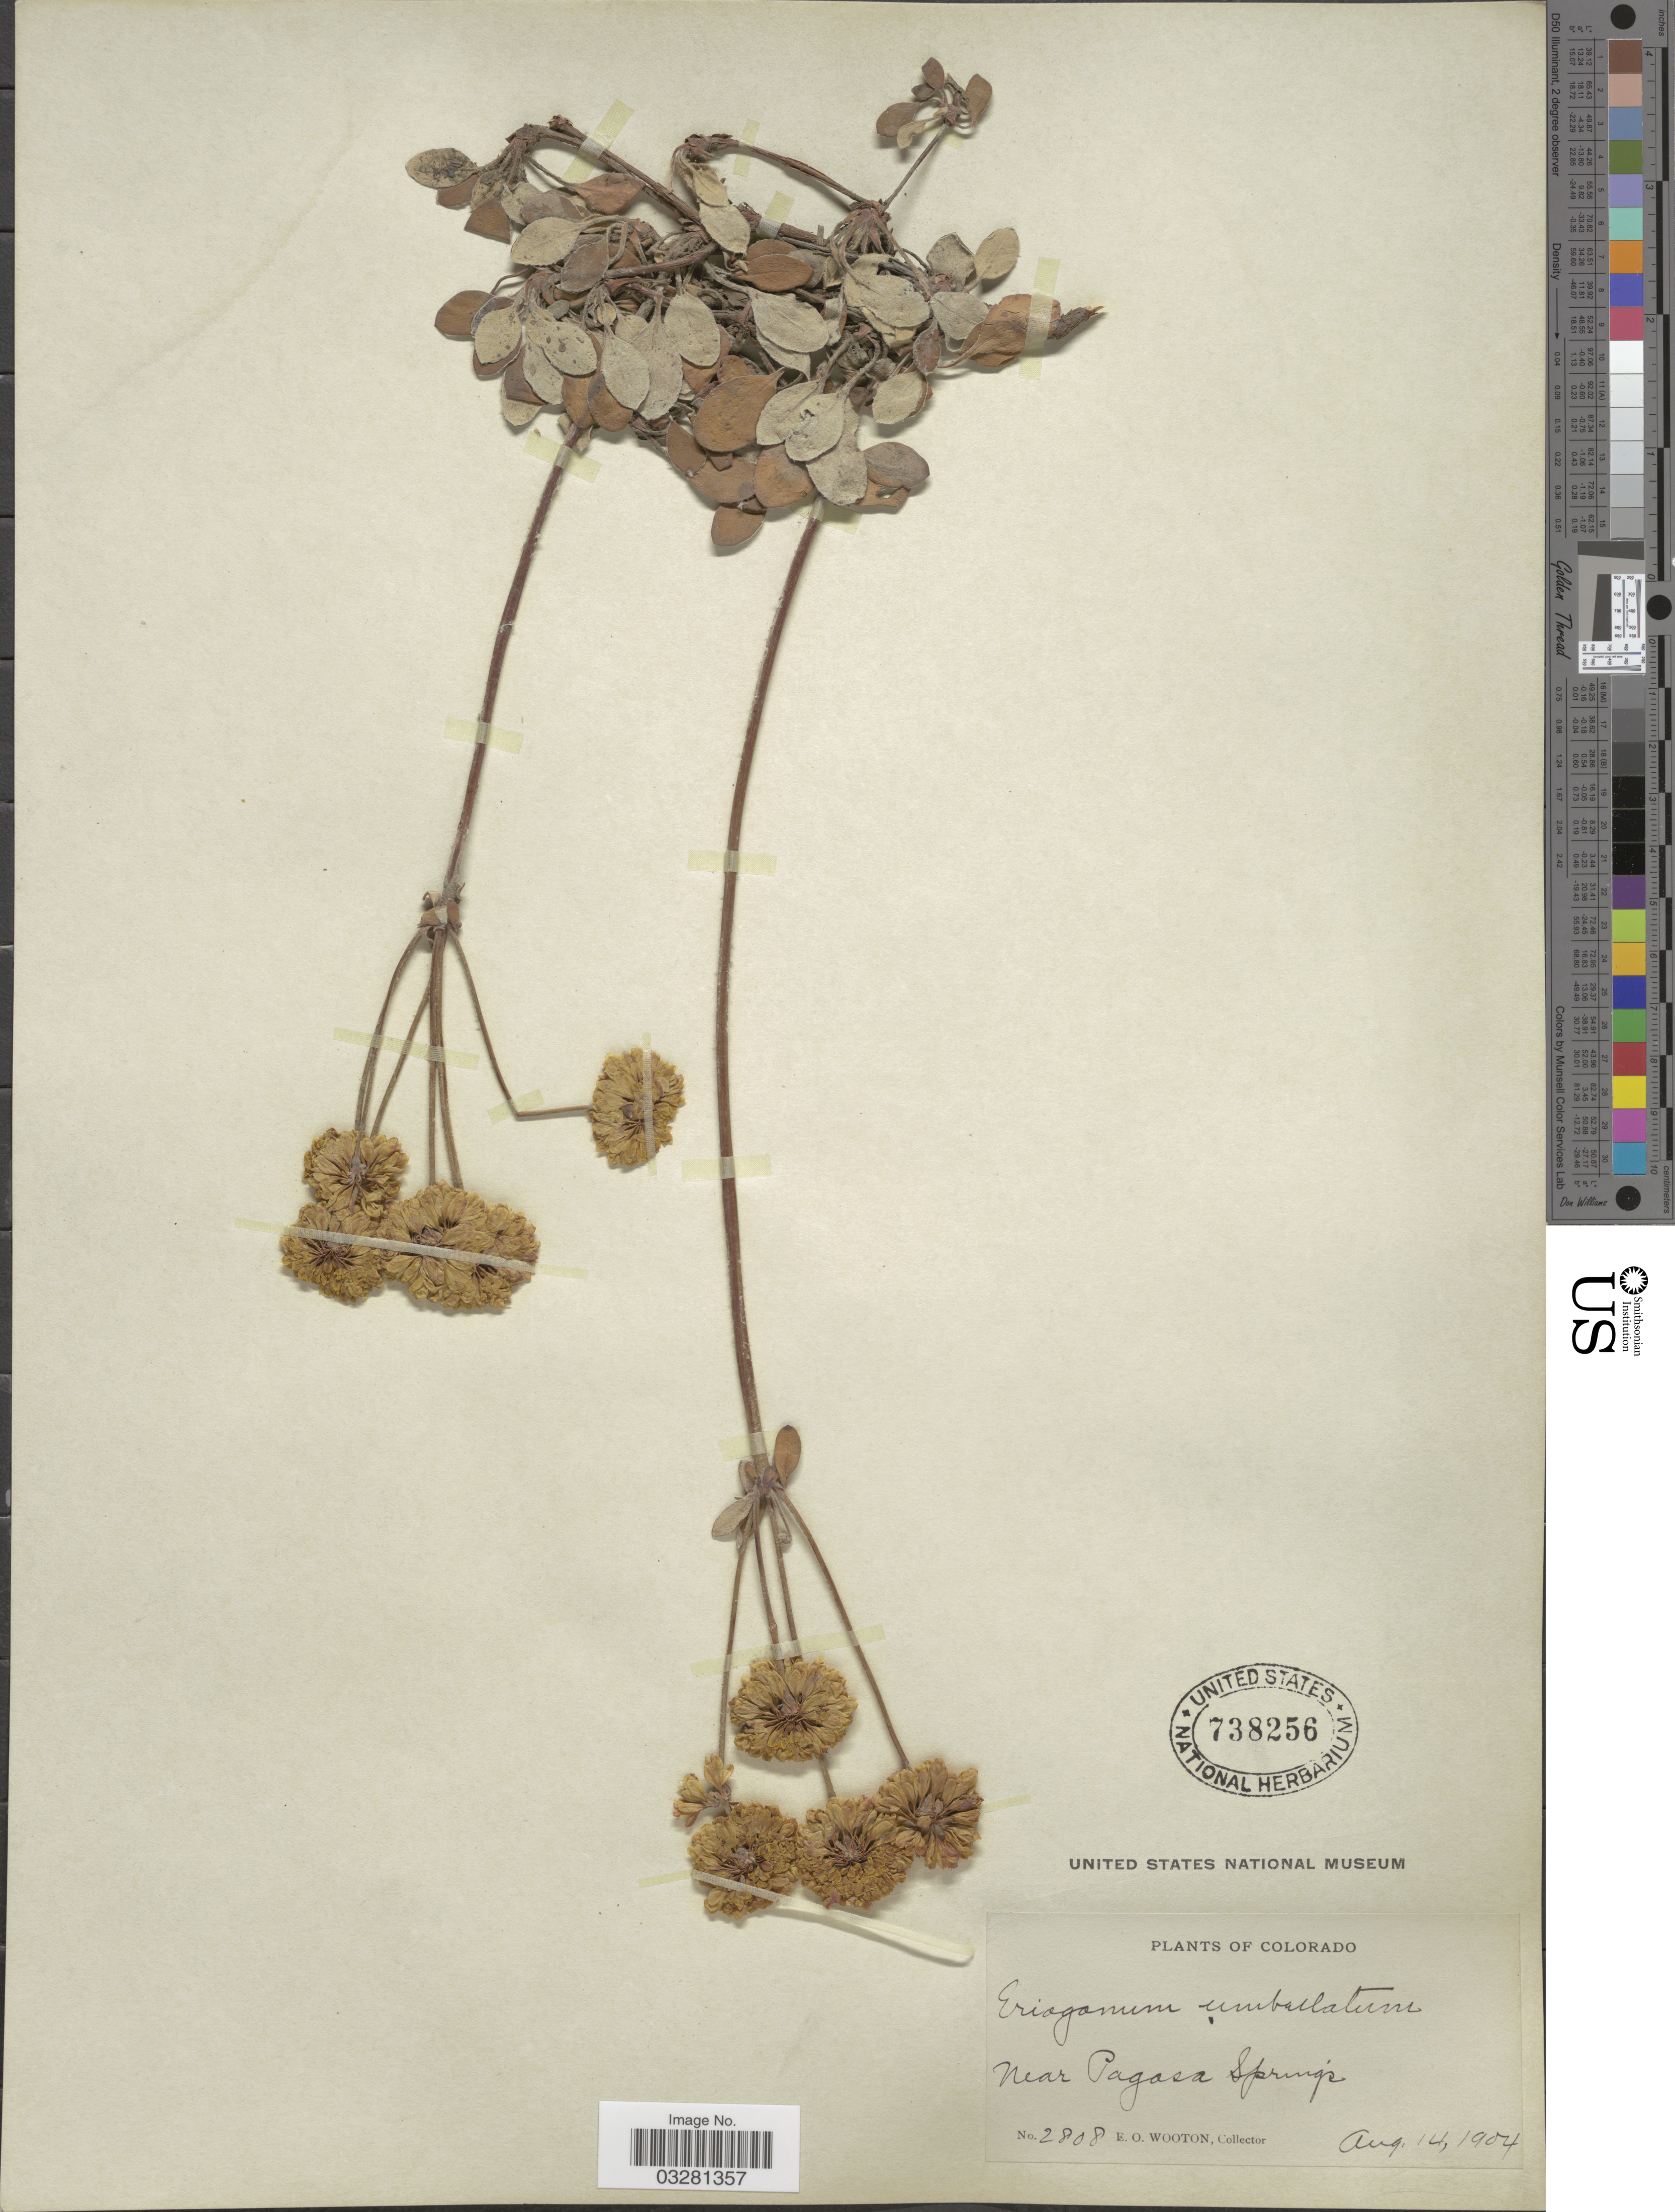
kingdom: Plantae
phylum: Tracheophyta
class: Magnoliopsida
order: Caryophyllales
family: Polygonaceae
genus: Eriogonum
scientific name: Eriogonum umbellatum var. umbellatum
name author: Torr.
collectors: E. O. Wooton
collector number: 2808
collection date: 1904-08-14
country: United States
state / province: Colorado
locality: Near Pagosa Springs.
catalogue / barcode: US 738256